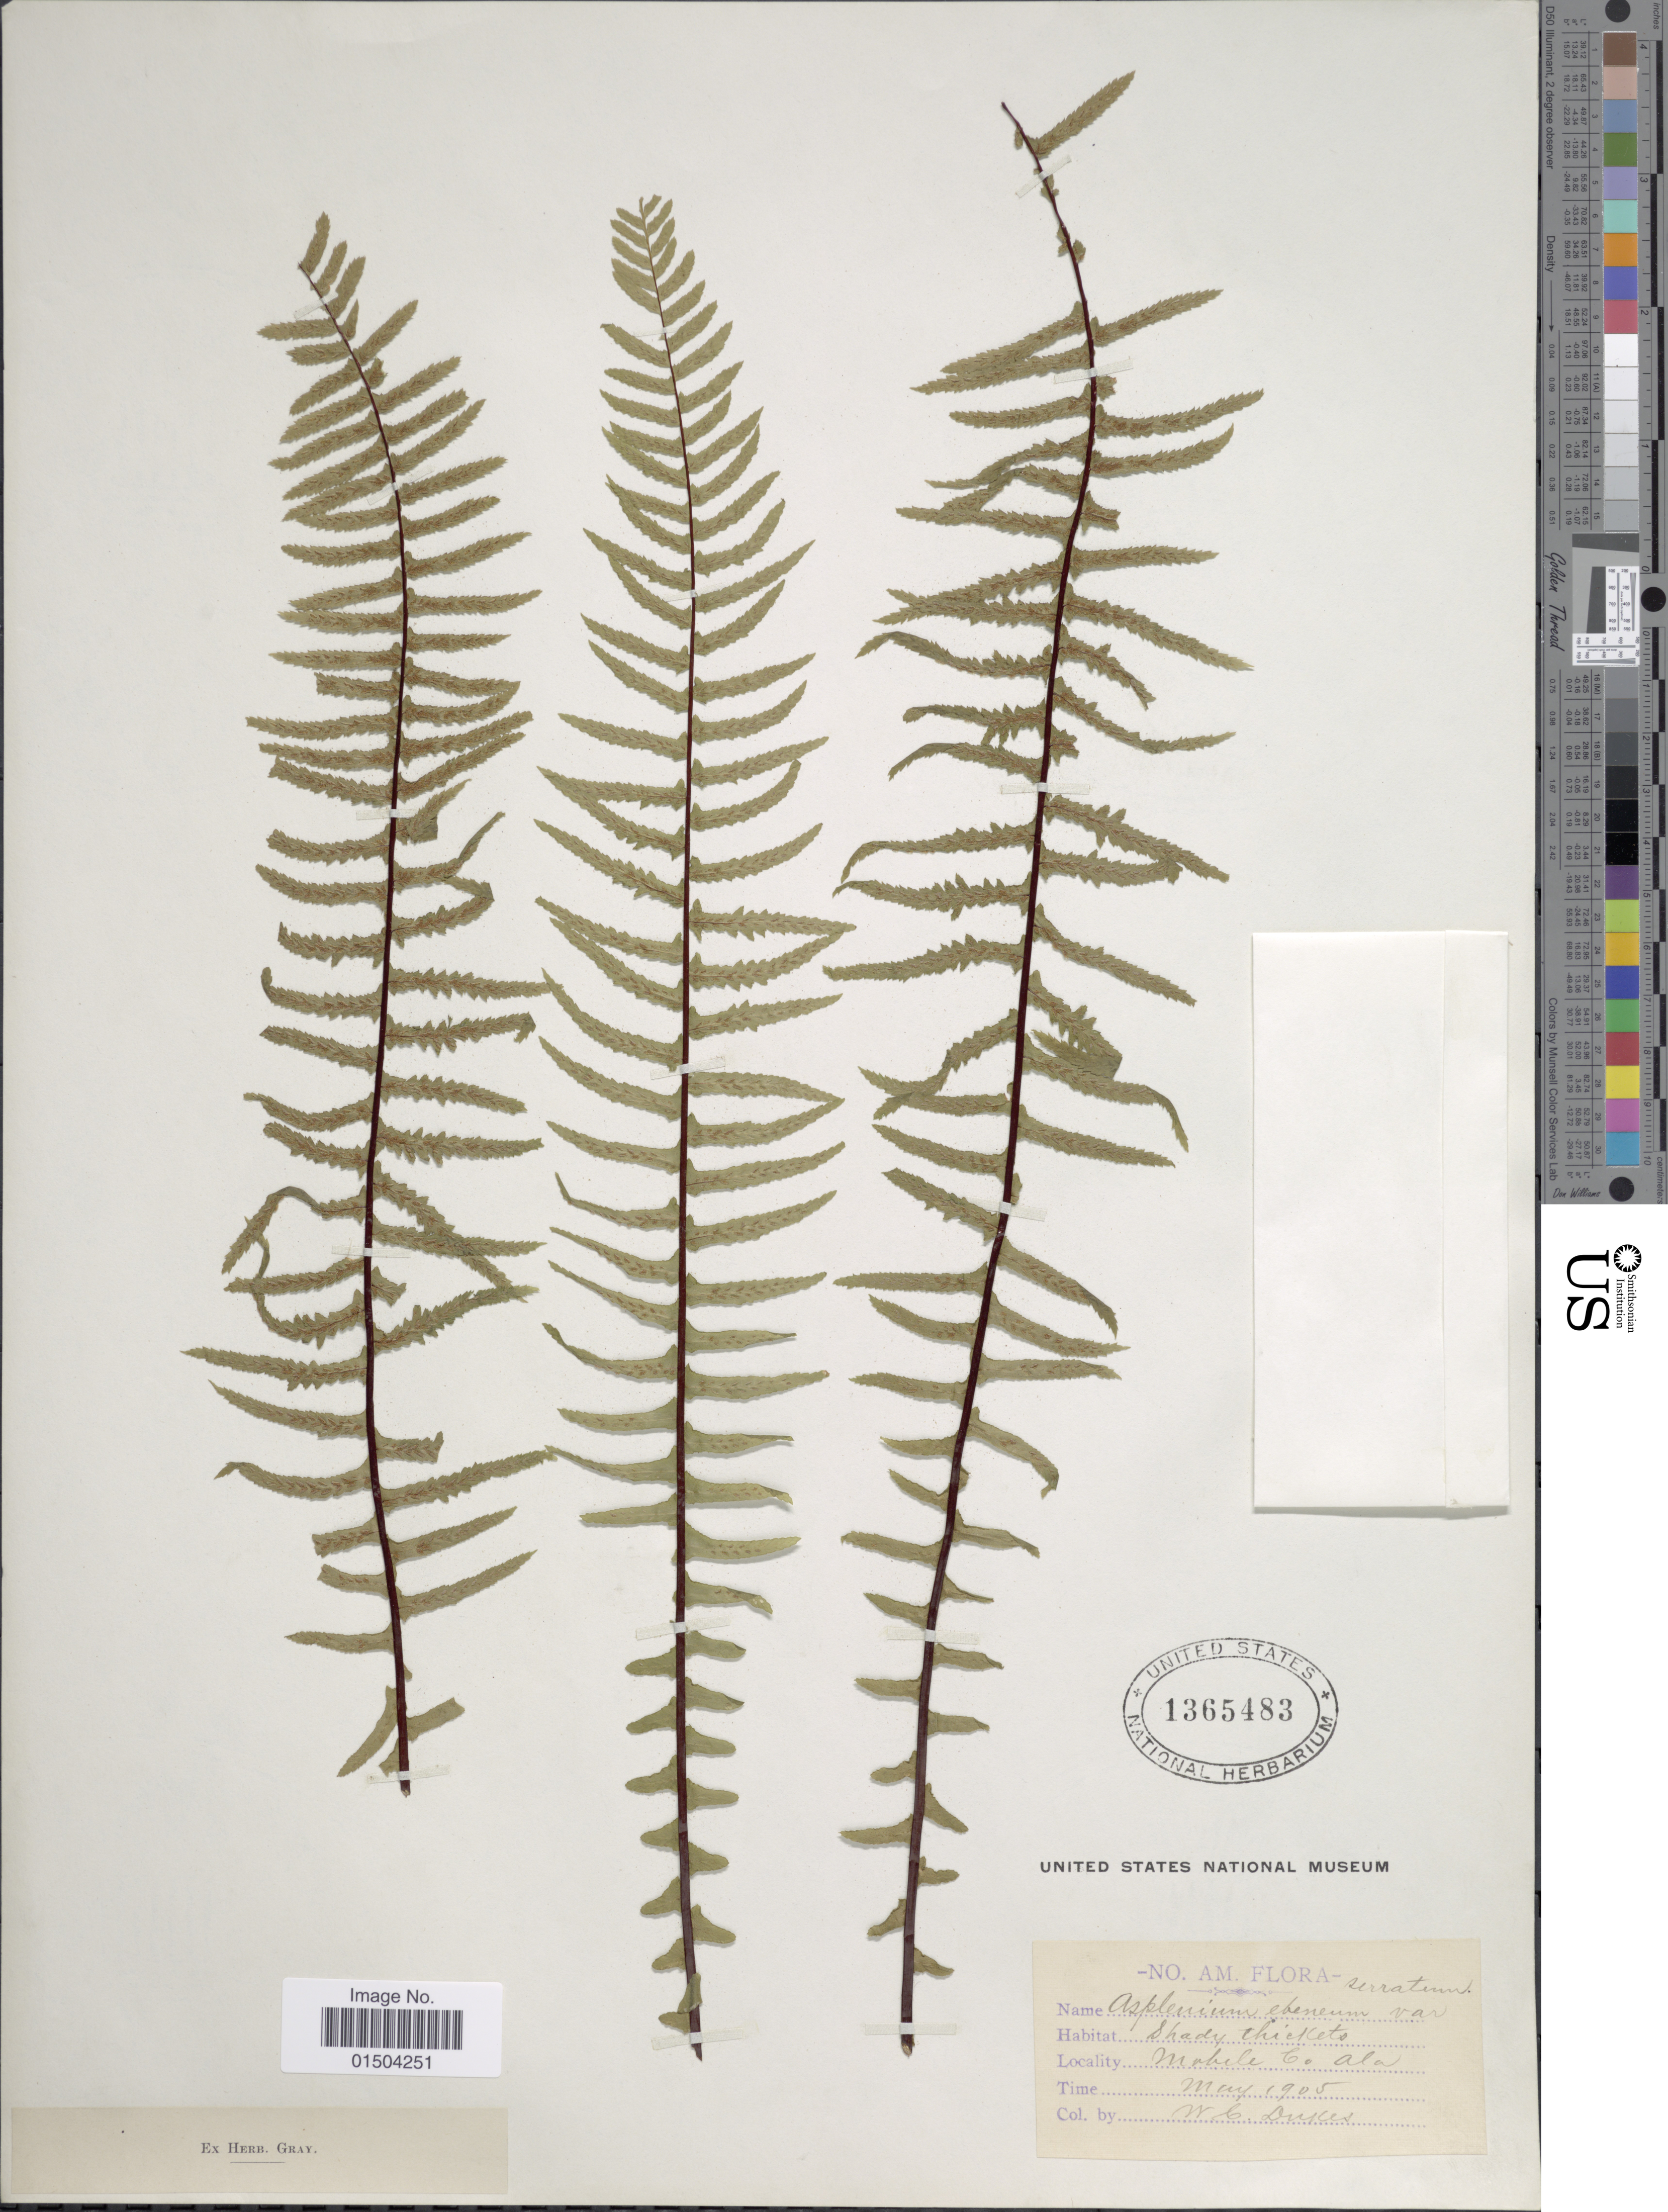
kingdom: Plantae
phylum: Tracheophyta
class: Polypodiopsida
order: Polypodiales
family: Aspleniaceae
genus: Asplenium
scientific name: Asplenium platyneuron var. serratum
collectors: W. C. Dukes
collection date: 1905-05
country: United States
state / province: Alabama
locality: Mobile Co.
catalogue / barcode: US 1365483